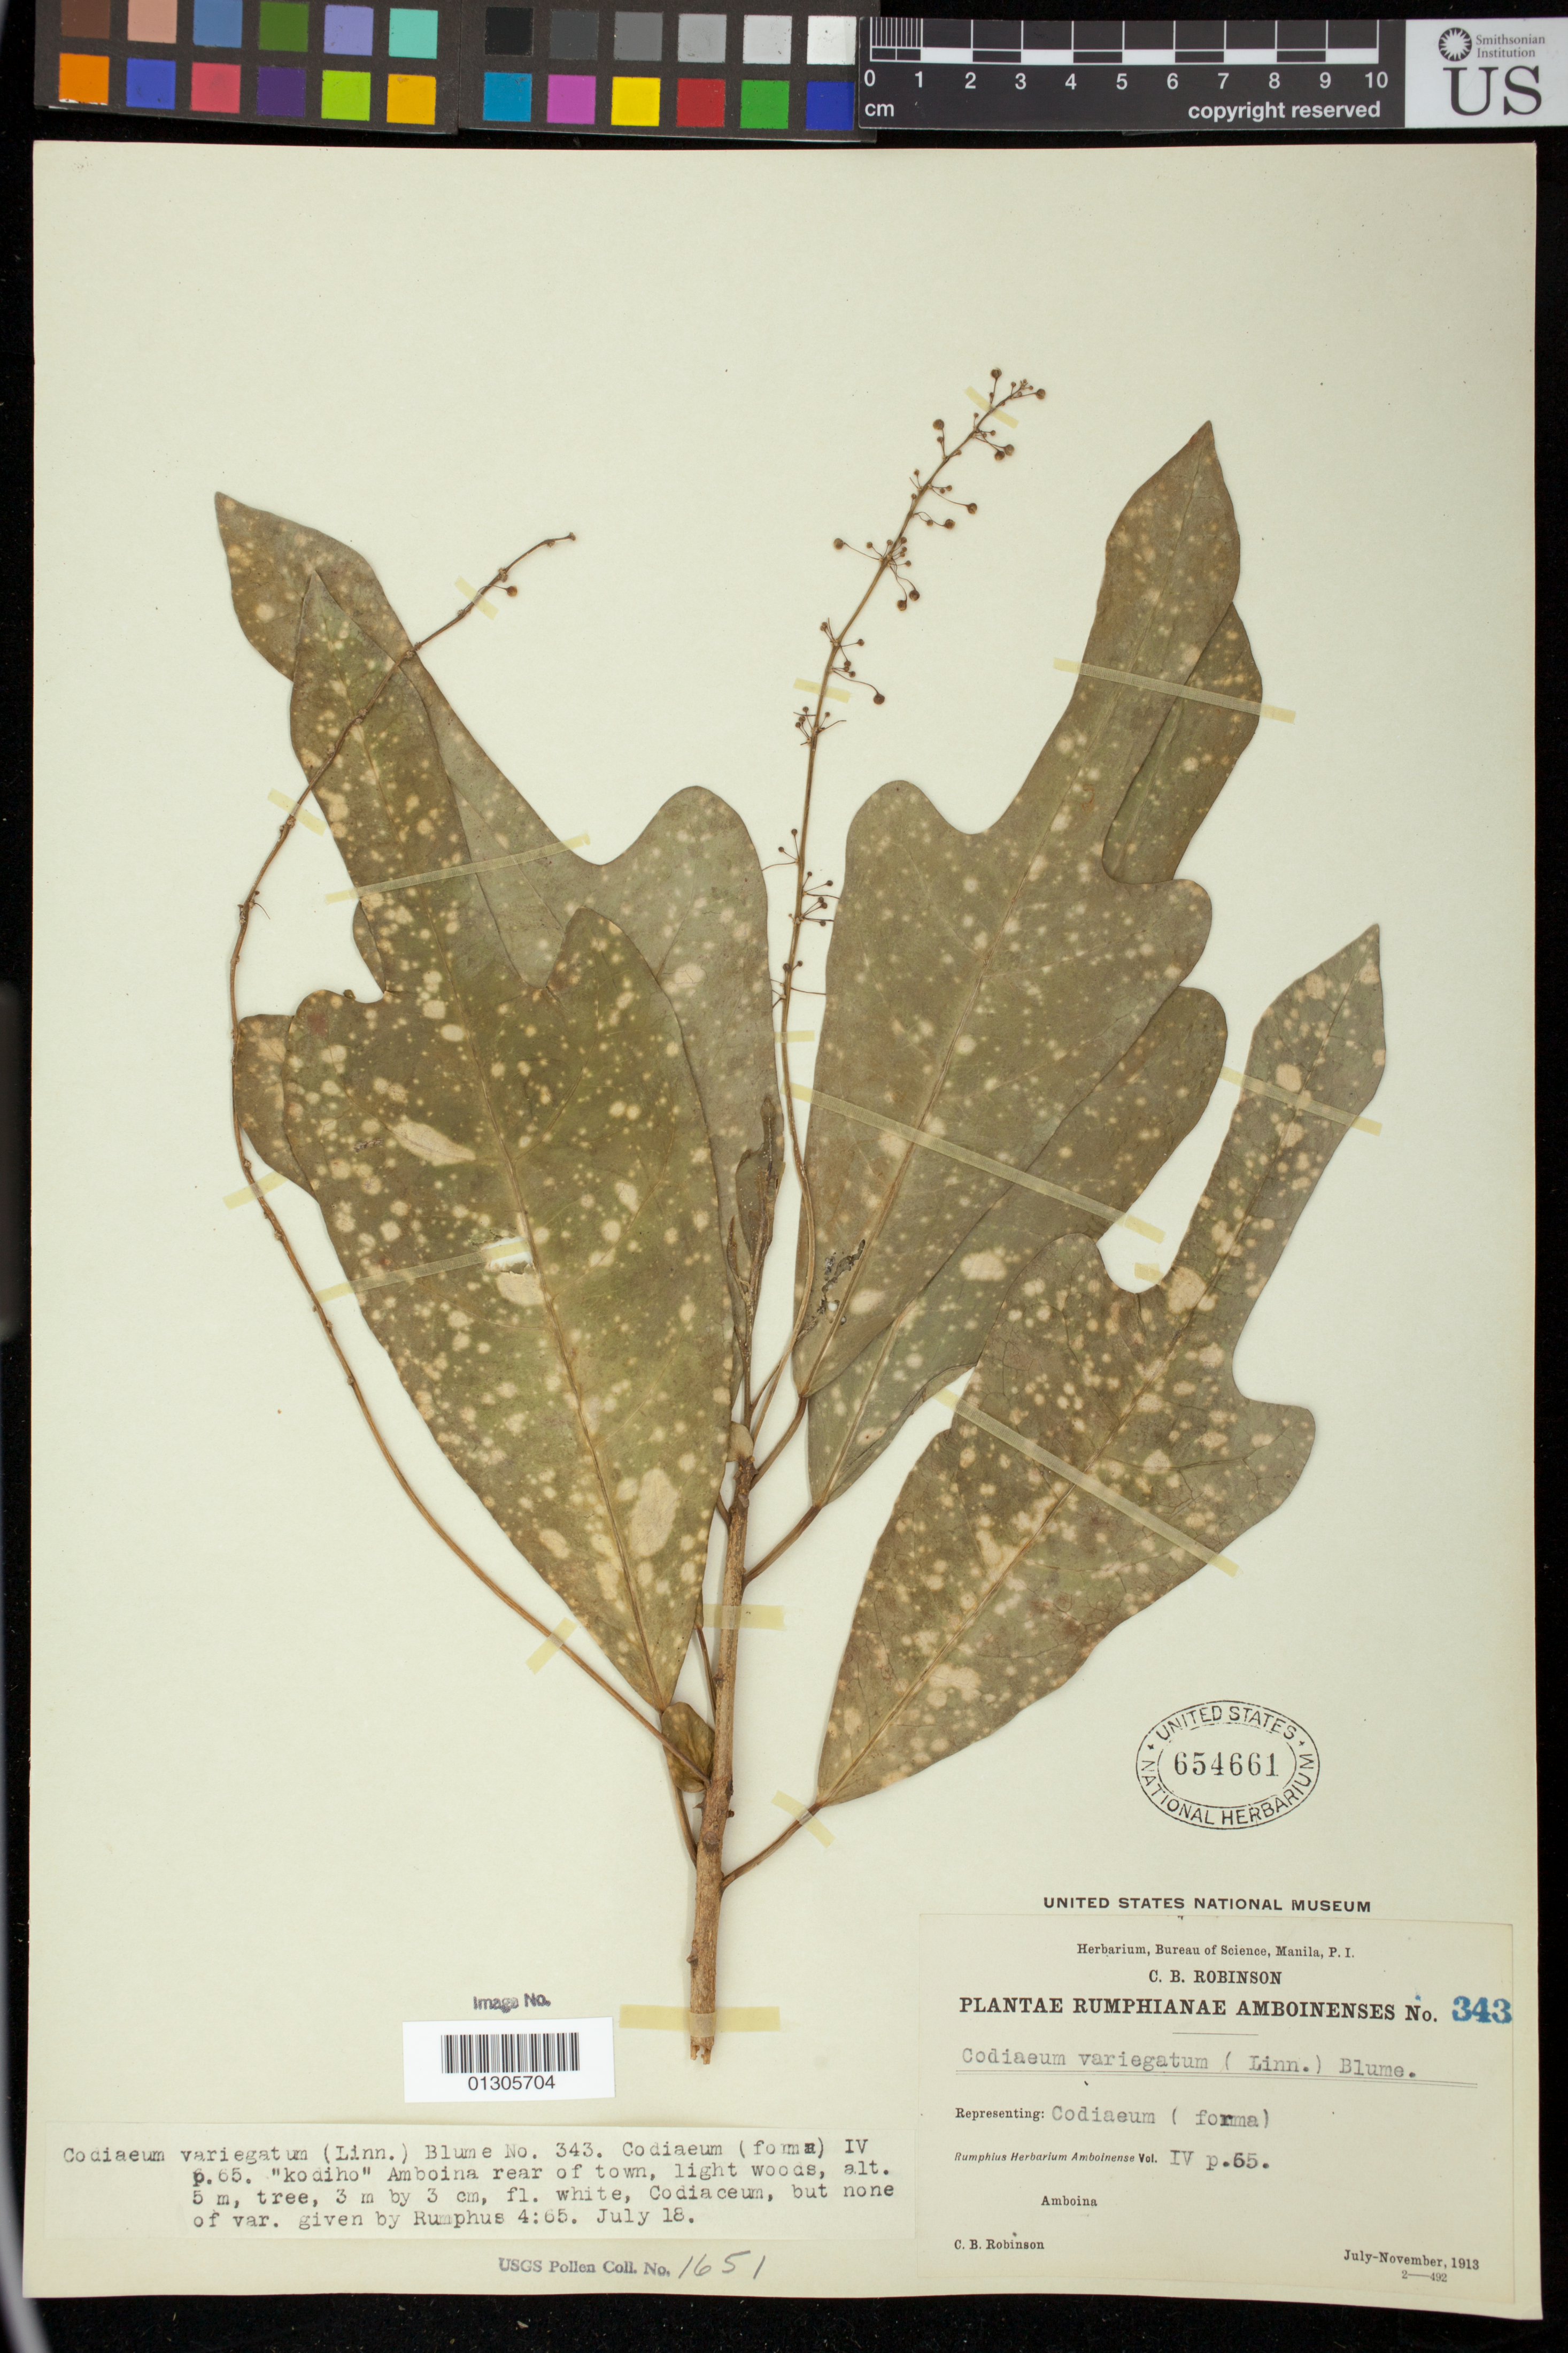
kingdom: Plantae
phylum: Tracheophyta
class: Magnoliopsida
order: Malpighiales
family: Euphorbiaceae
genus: Codiaeum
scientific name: Codiaeum variegatum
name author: (L.) Rumph. ex A. Juss.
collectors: C. Robinson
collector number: Bur. Sci. 343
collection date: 1913-07/1913-11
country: Indonesia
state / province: Maluku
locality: Amboina [Pulau Ambon], rear of town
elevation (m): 5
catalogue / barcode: US 654661